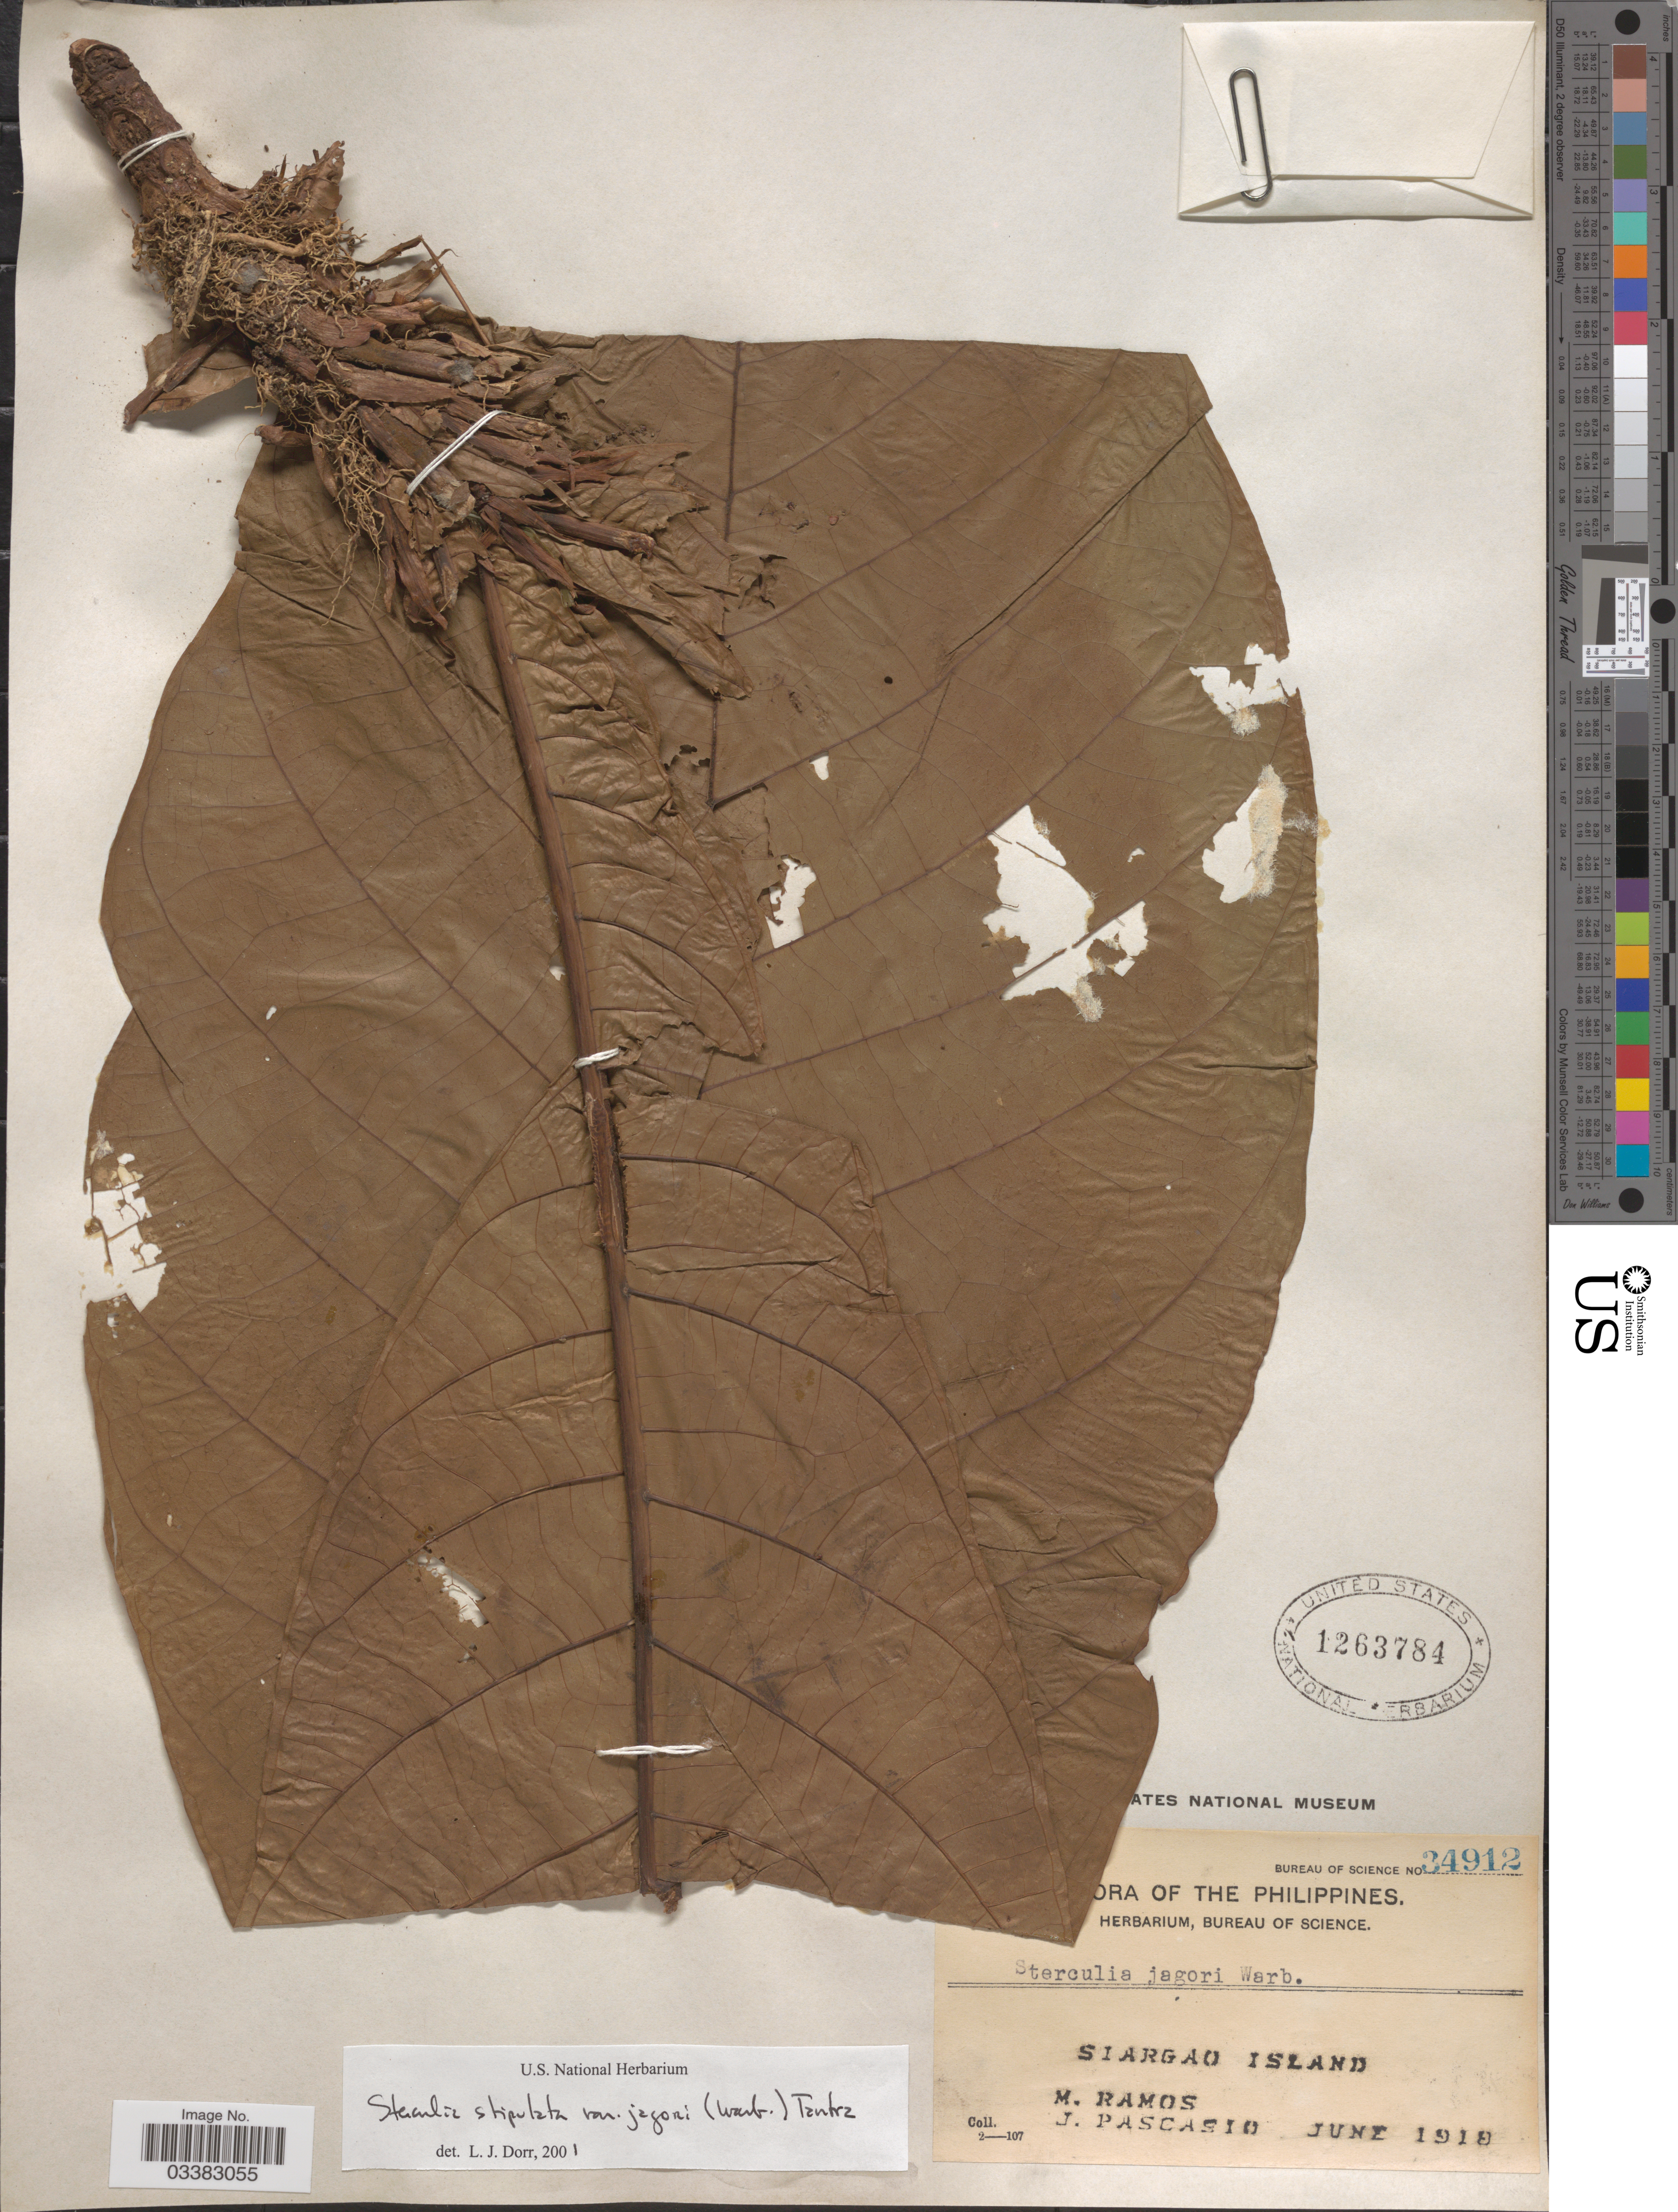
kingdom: Plantae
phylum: Tracheophyta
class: Magnoliopsida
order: Malvales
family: Malvaceae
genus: Sterculia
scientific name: Sterculia stipulata var. jagori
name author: (Warb.) Tantra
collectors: M. Ramos & J. Pascasio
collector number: Bureau of Science 34912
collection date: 1918-06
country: Philippines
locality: Siargao Island.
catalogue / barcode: US 1263784